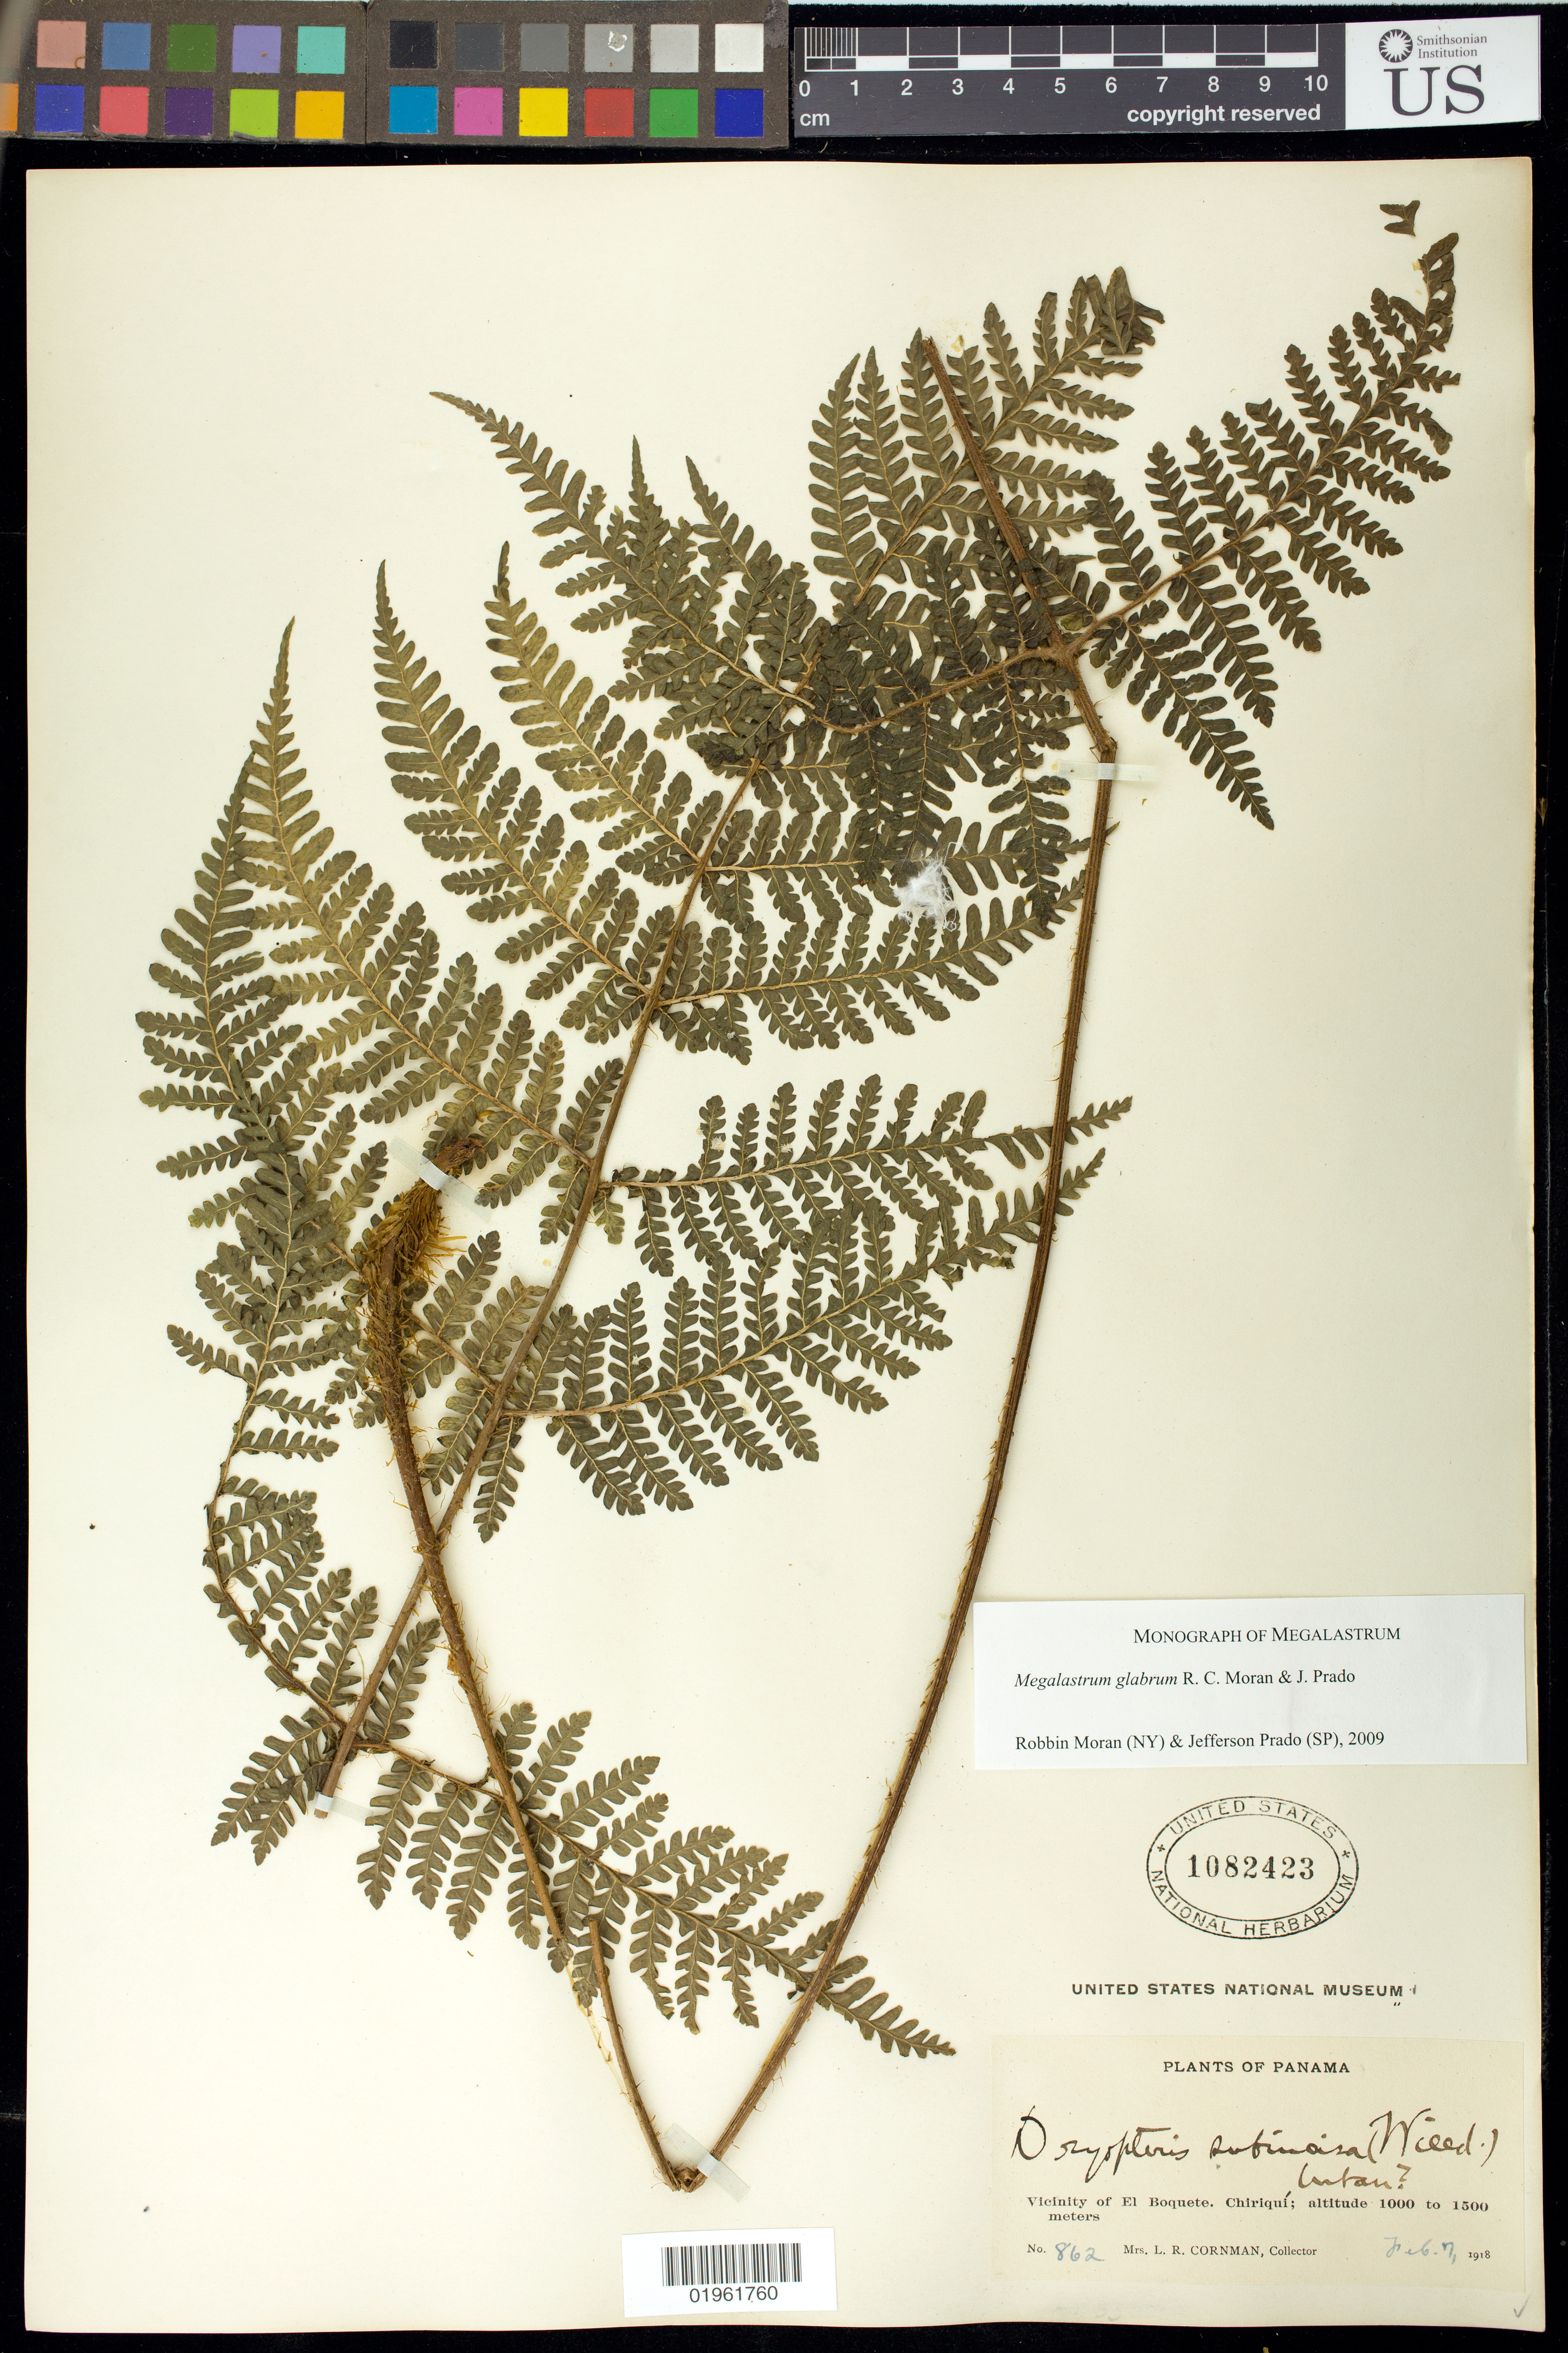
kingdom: Plantae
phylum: Tracheophyta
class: Polypodiopsida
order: Polypodiales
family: Dryopteridaceae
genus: Megalastrum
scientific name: Megalastrum glabrum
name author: R.C. Moran & J. Prado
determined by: Moran, R. C.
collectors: L. Cornman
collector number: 862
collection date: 1918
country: Panama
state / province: Chiriqui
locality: Vicinity of El Boquete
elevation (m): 1000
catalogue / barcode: US 1082423